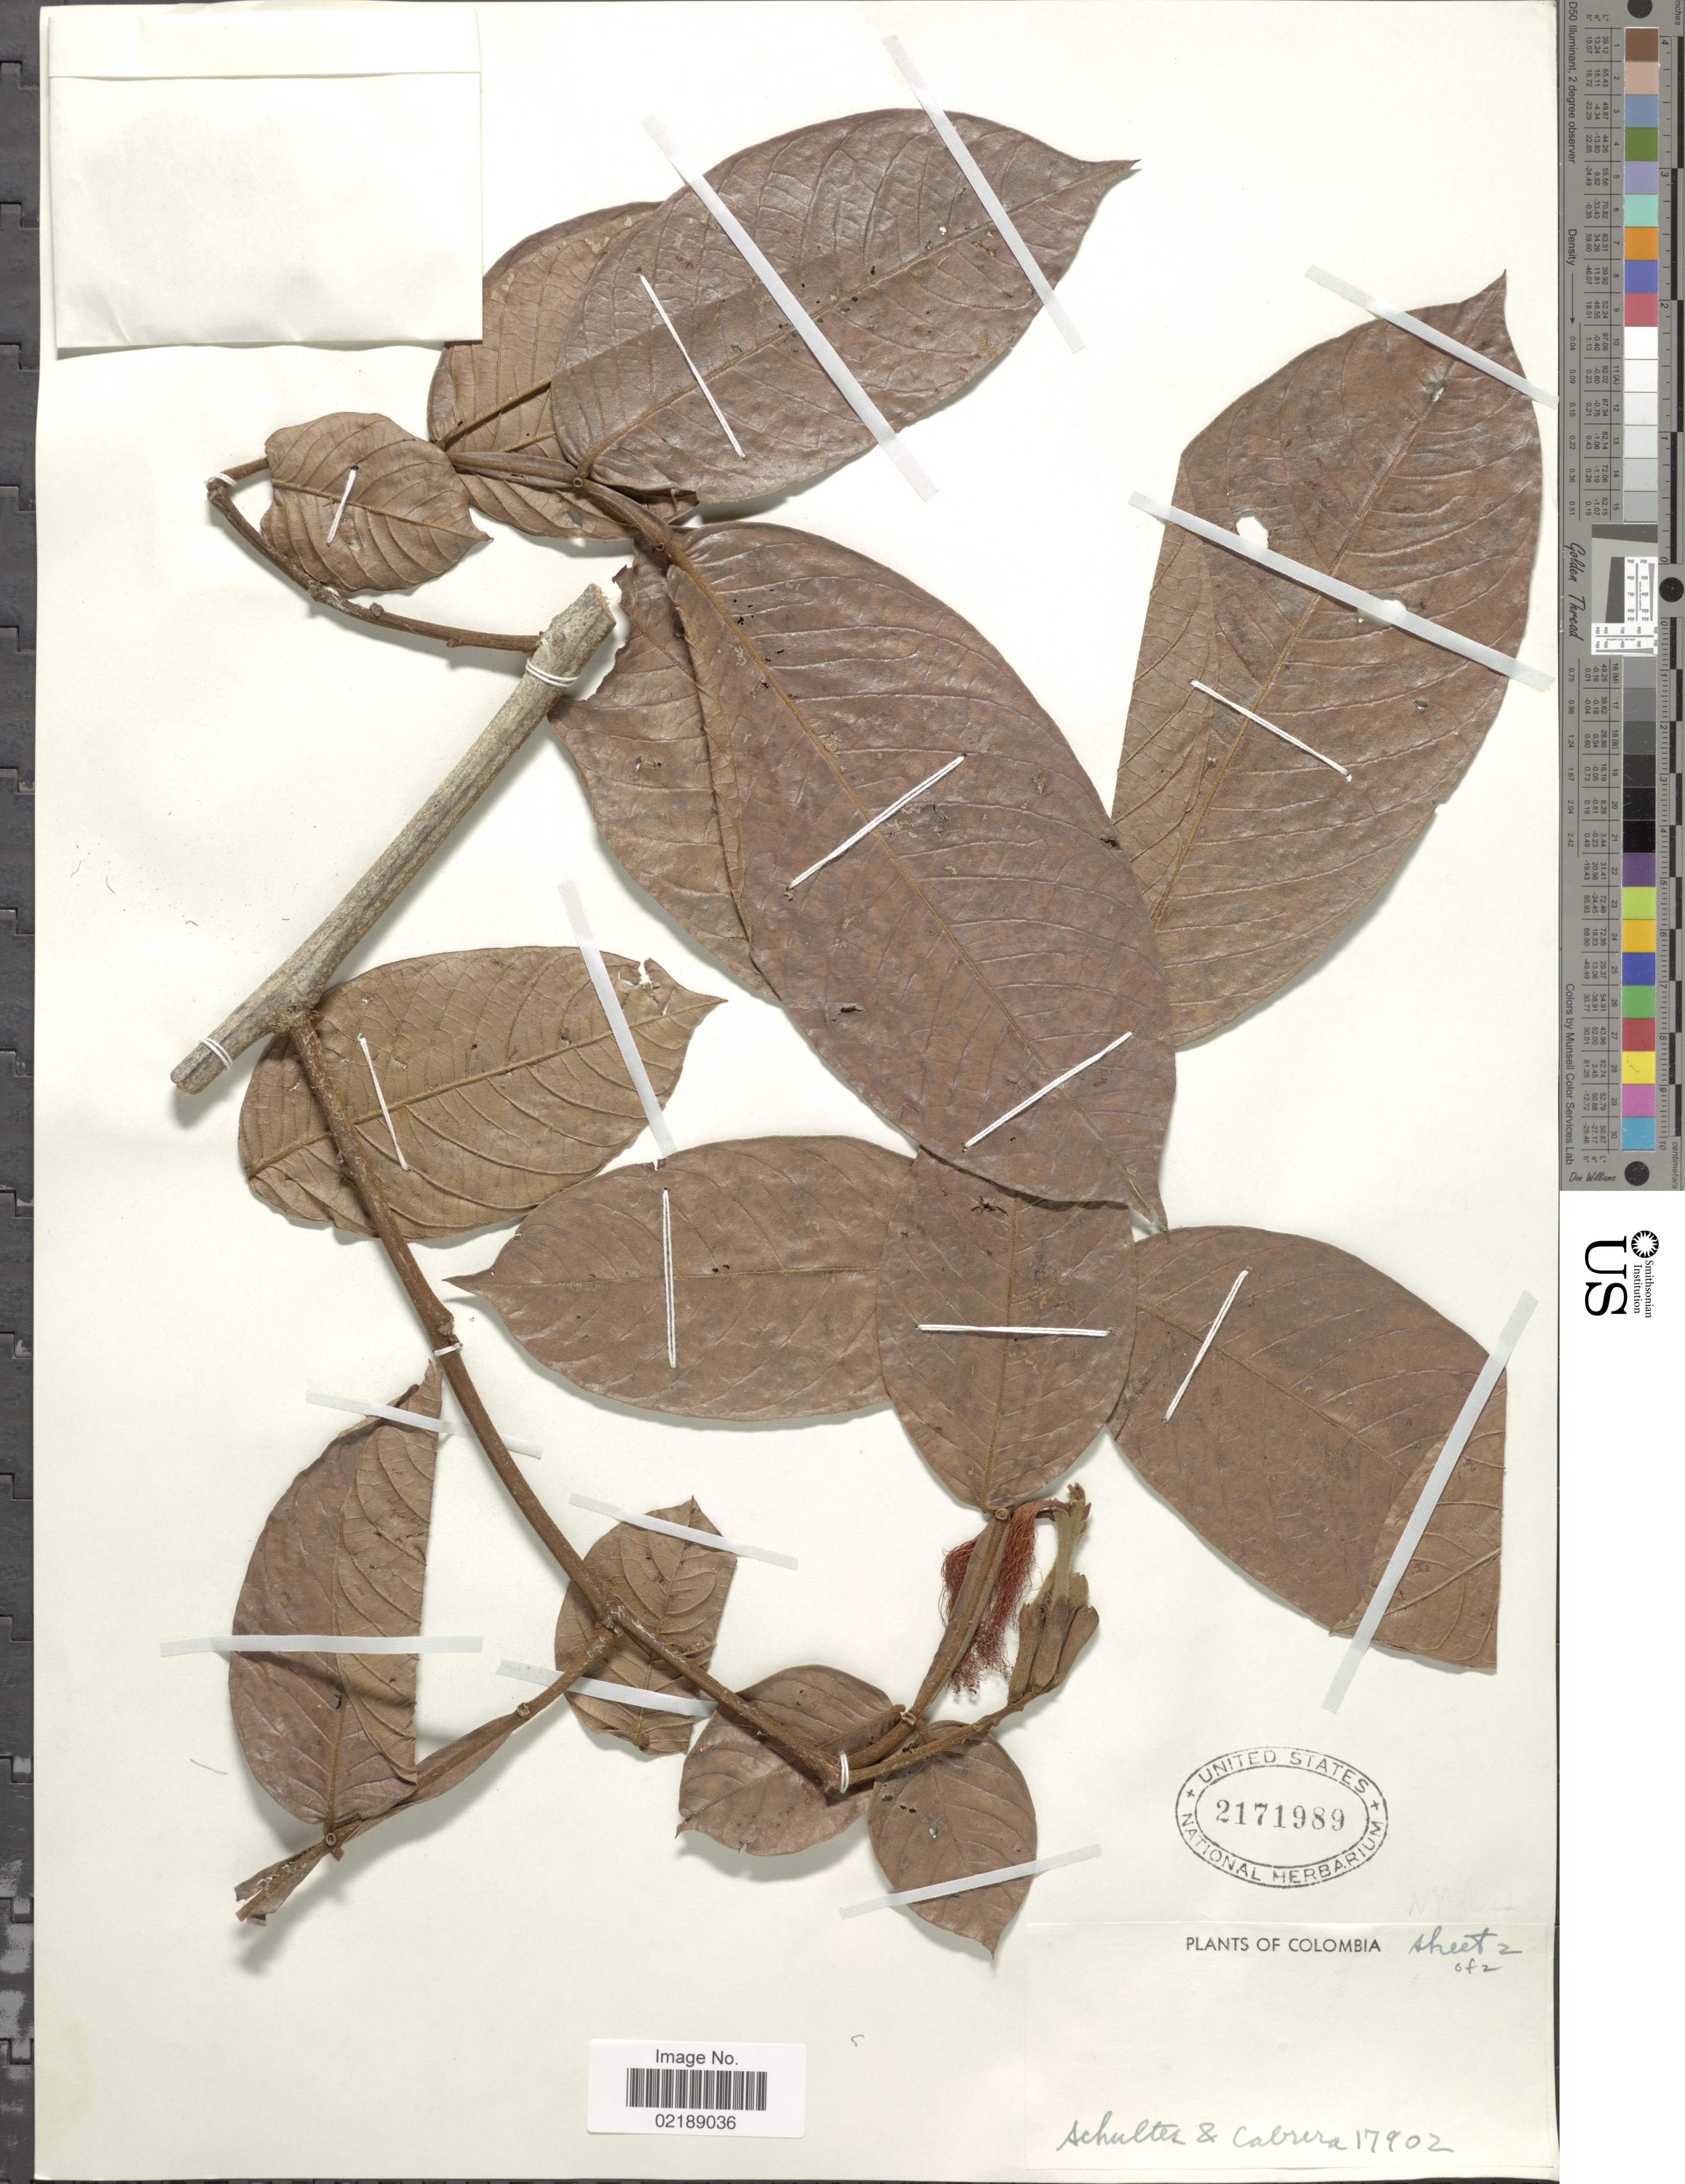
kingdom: Plantae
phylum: Tracheophyta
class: Magnoliopsida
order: Fabales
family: Fabaceae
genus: Inga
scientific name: Inga plumifera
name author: Spruce ex Benth.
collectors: -- Schultes & Cabrera, --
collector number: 17902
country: Colombia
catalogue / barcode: US 2171989